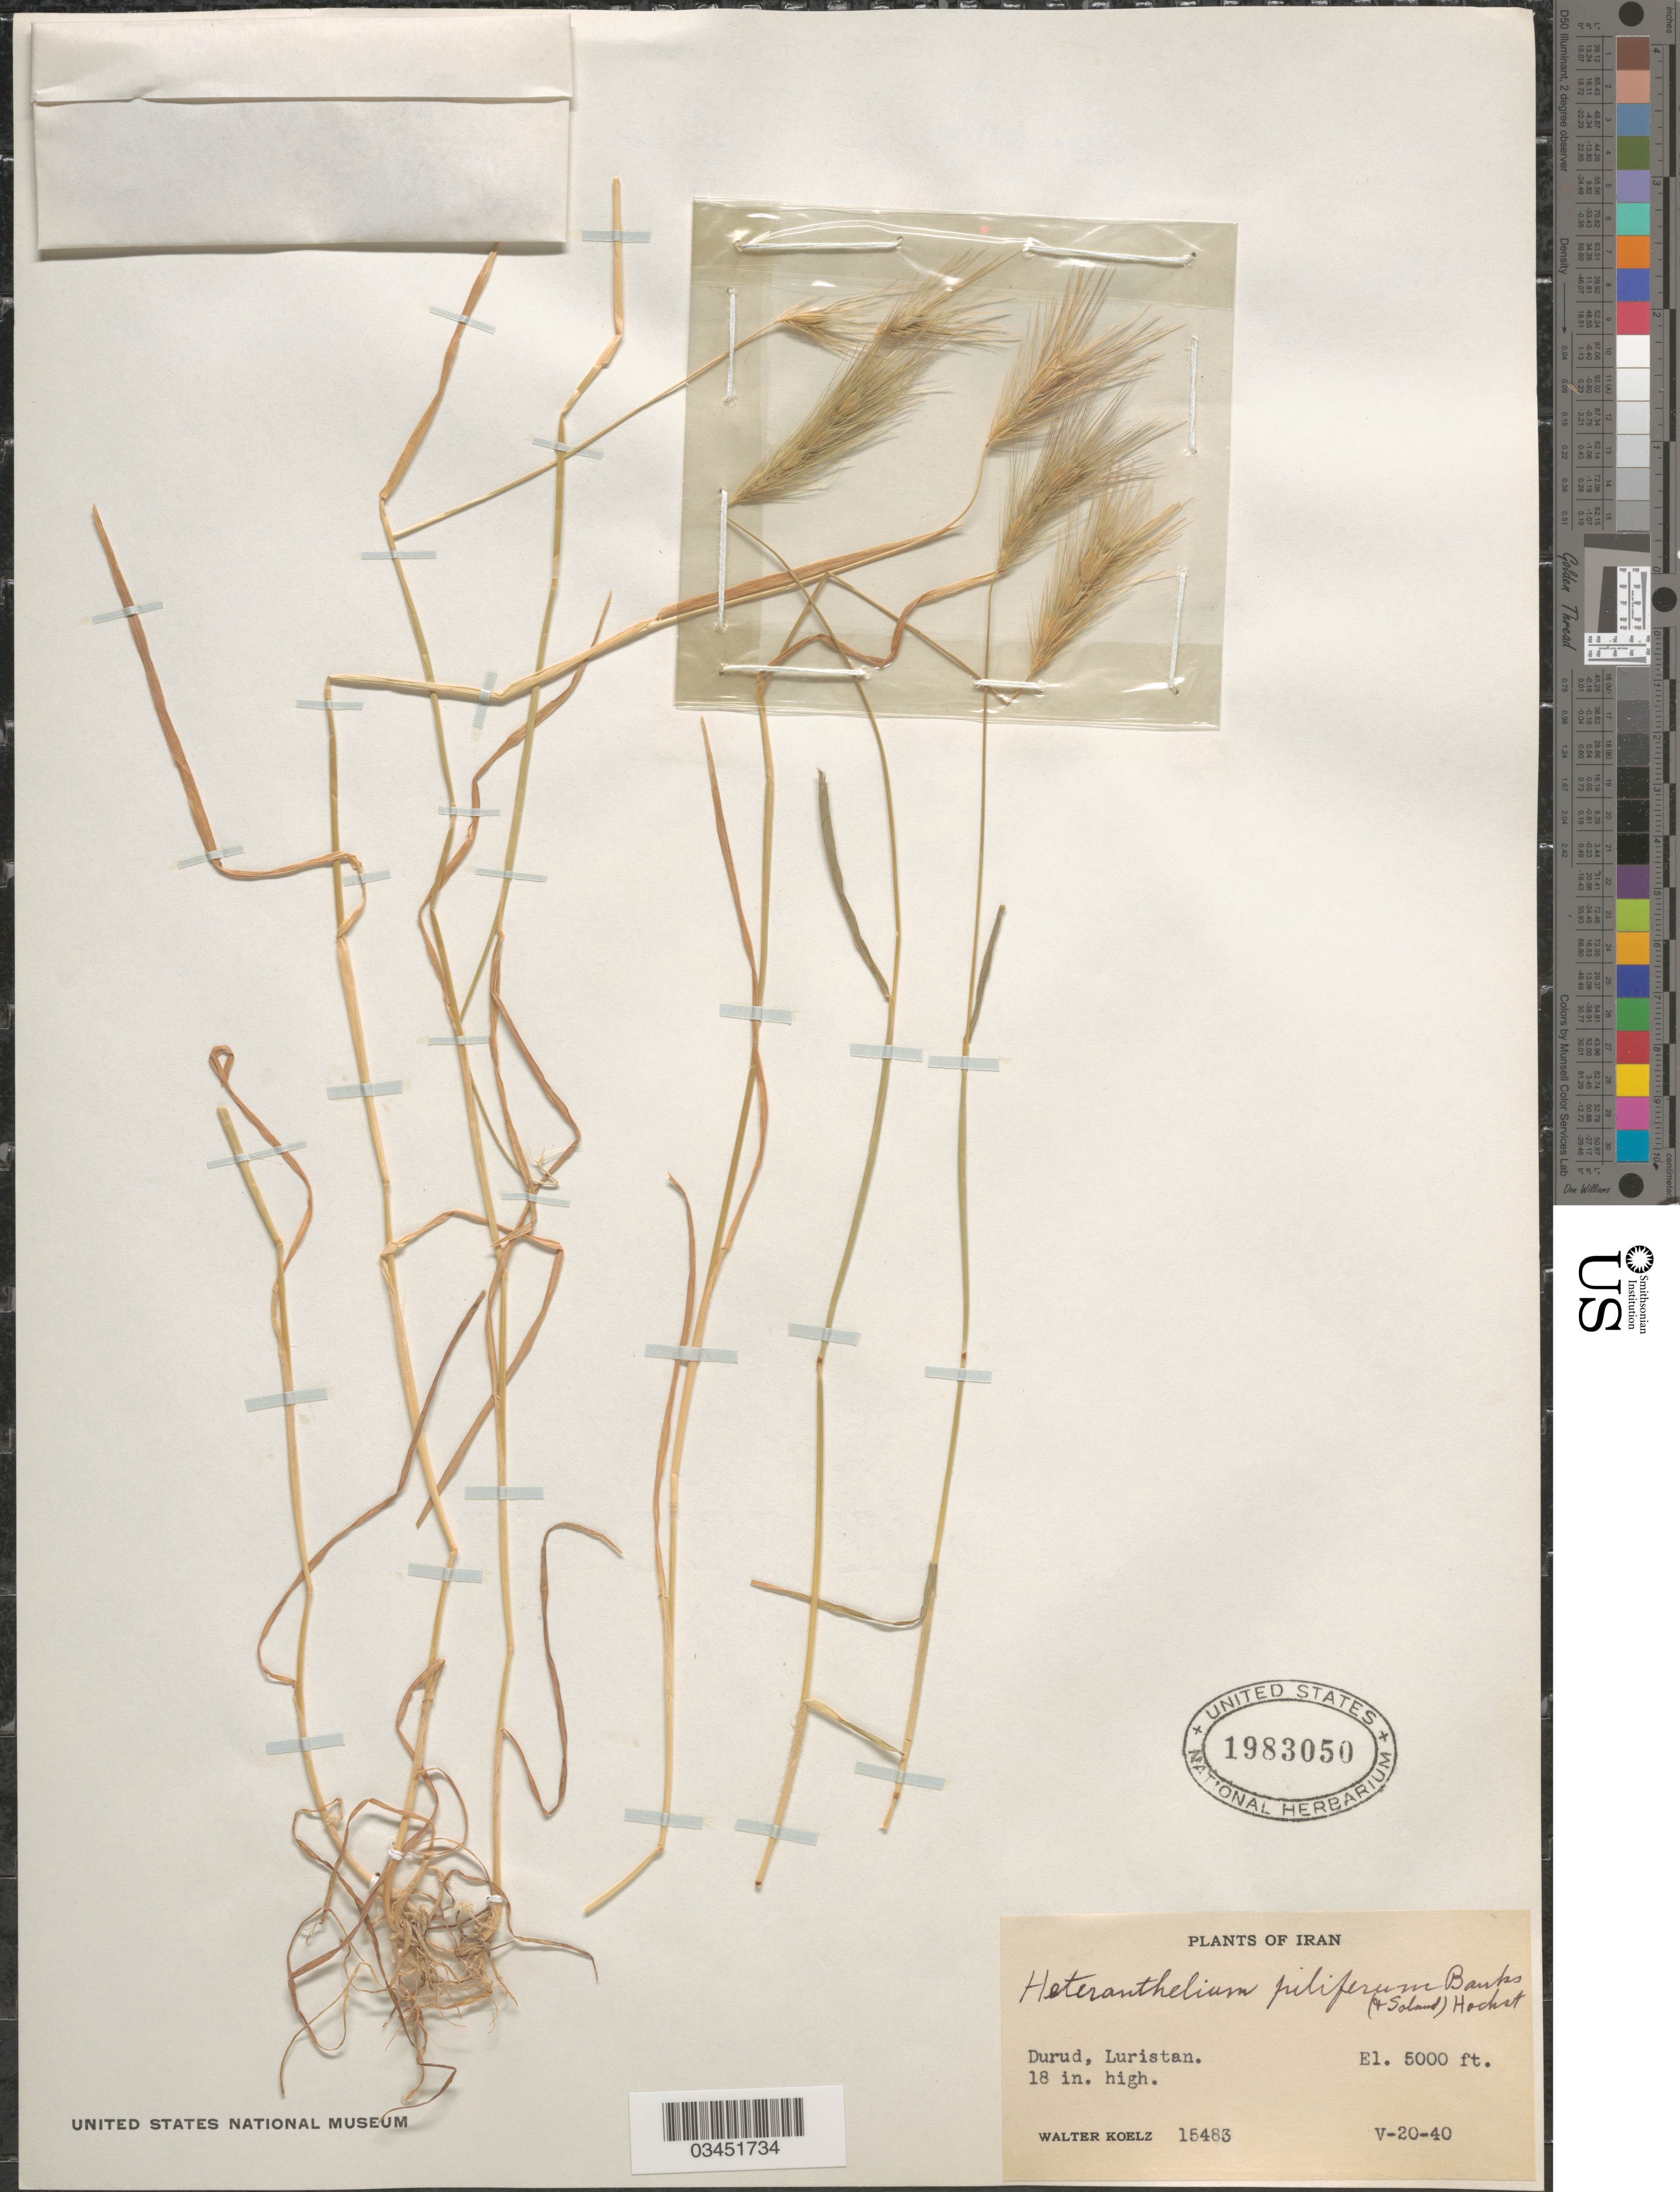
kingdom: Plantae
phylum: Tracheophyta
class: Liliopsida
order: Poales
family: Poaceae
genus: Heteranthelium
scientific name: Heteranthelium piliferum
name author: (Sol.) Hochst.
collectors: W. N. Koelz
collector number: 15483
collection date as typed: Transcribed d/m/y: 20/5/40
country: Iran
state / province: Lorestan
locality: Durud, Luristan.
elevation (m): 1524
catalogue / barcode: US 1983050